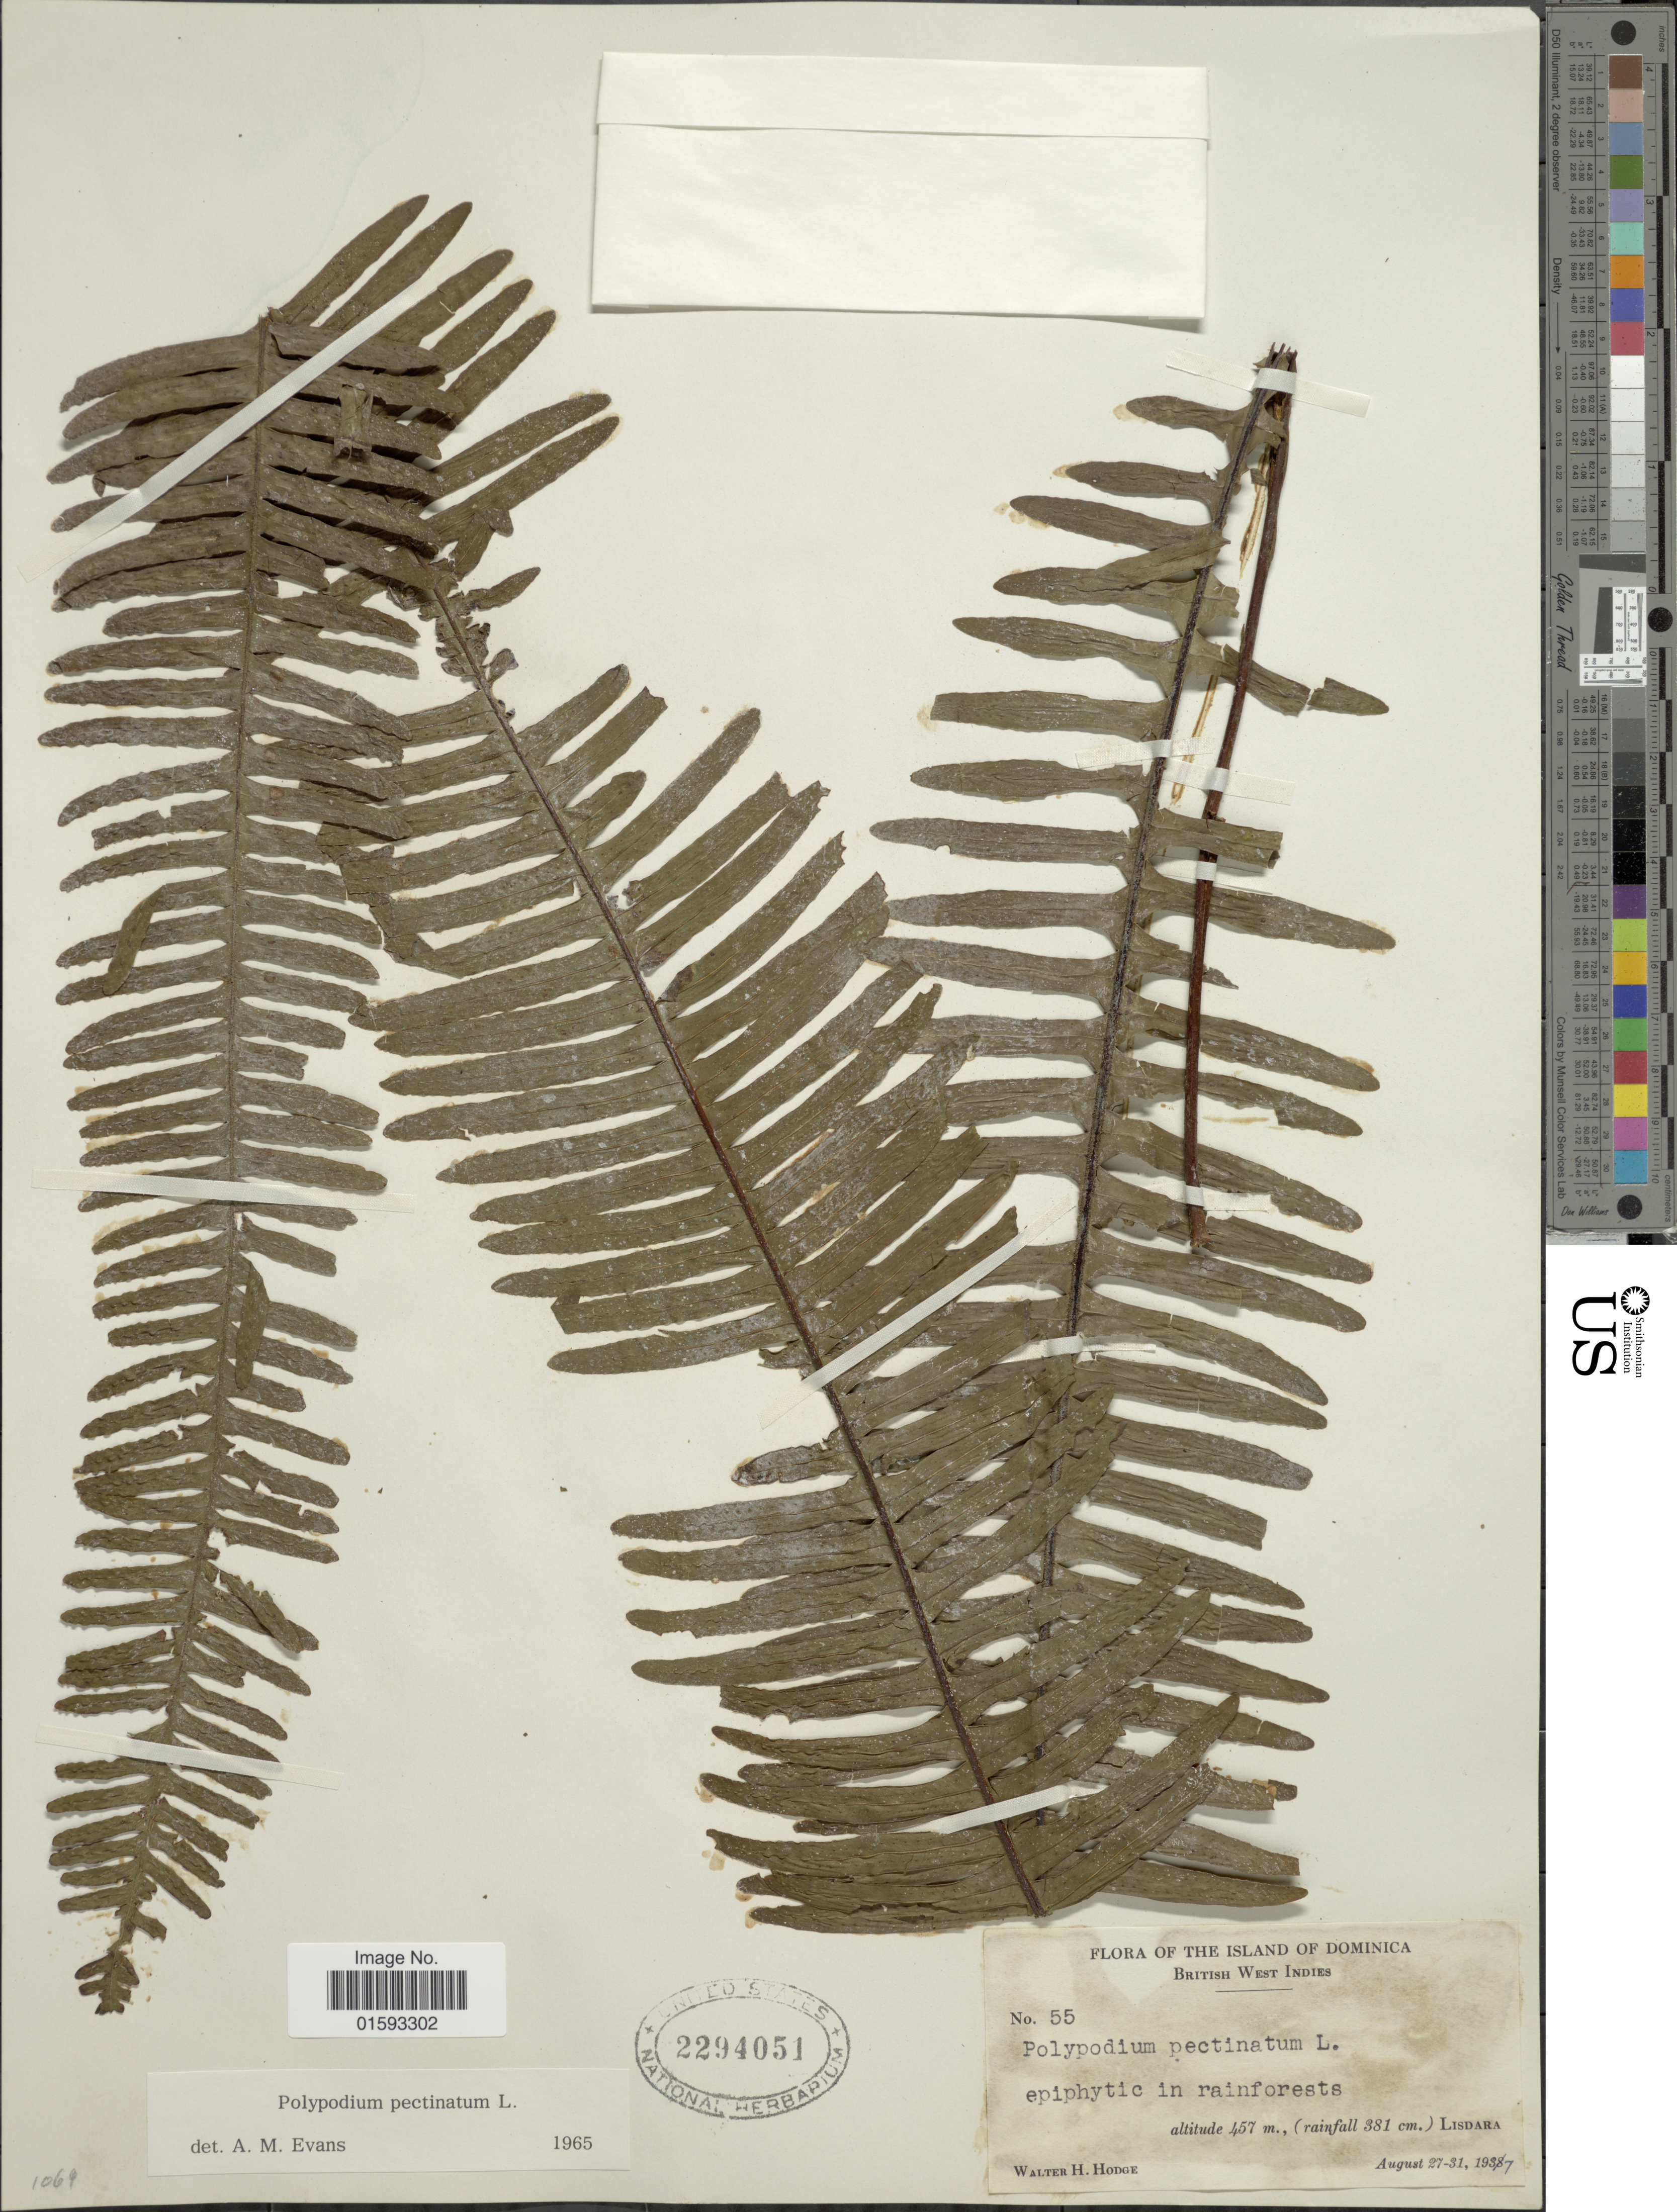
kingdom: Plantae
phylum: Tracheophyta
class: Polypodiopsida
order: Polypodiales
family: Polypodiaceae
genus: Pecluma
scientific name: Pecluma pectinata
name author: (L.) M.G. Price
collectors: W. Hodge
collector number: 55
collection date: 1937-08-27/1937-08-31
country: Dominica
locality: Epiphytic in rainforest, (rainfall 381 cm.) Lisdara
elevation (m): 457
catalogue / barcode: US 2294051